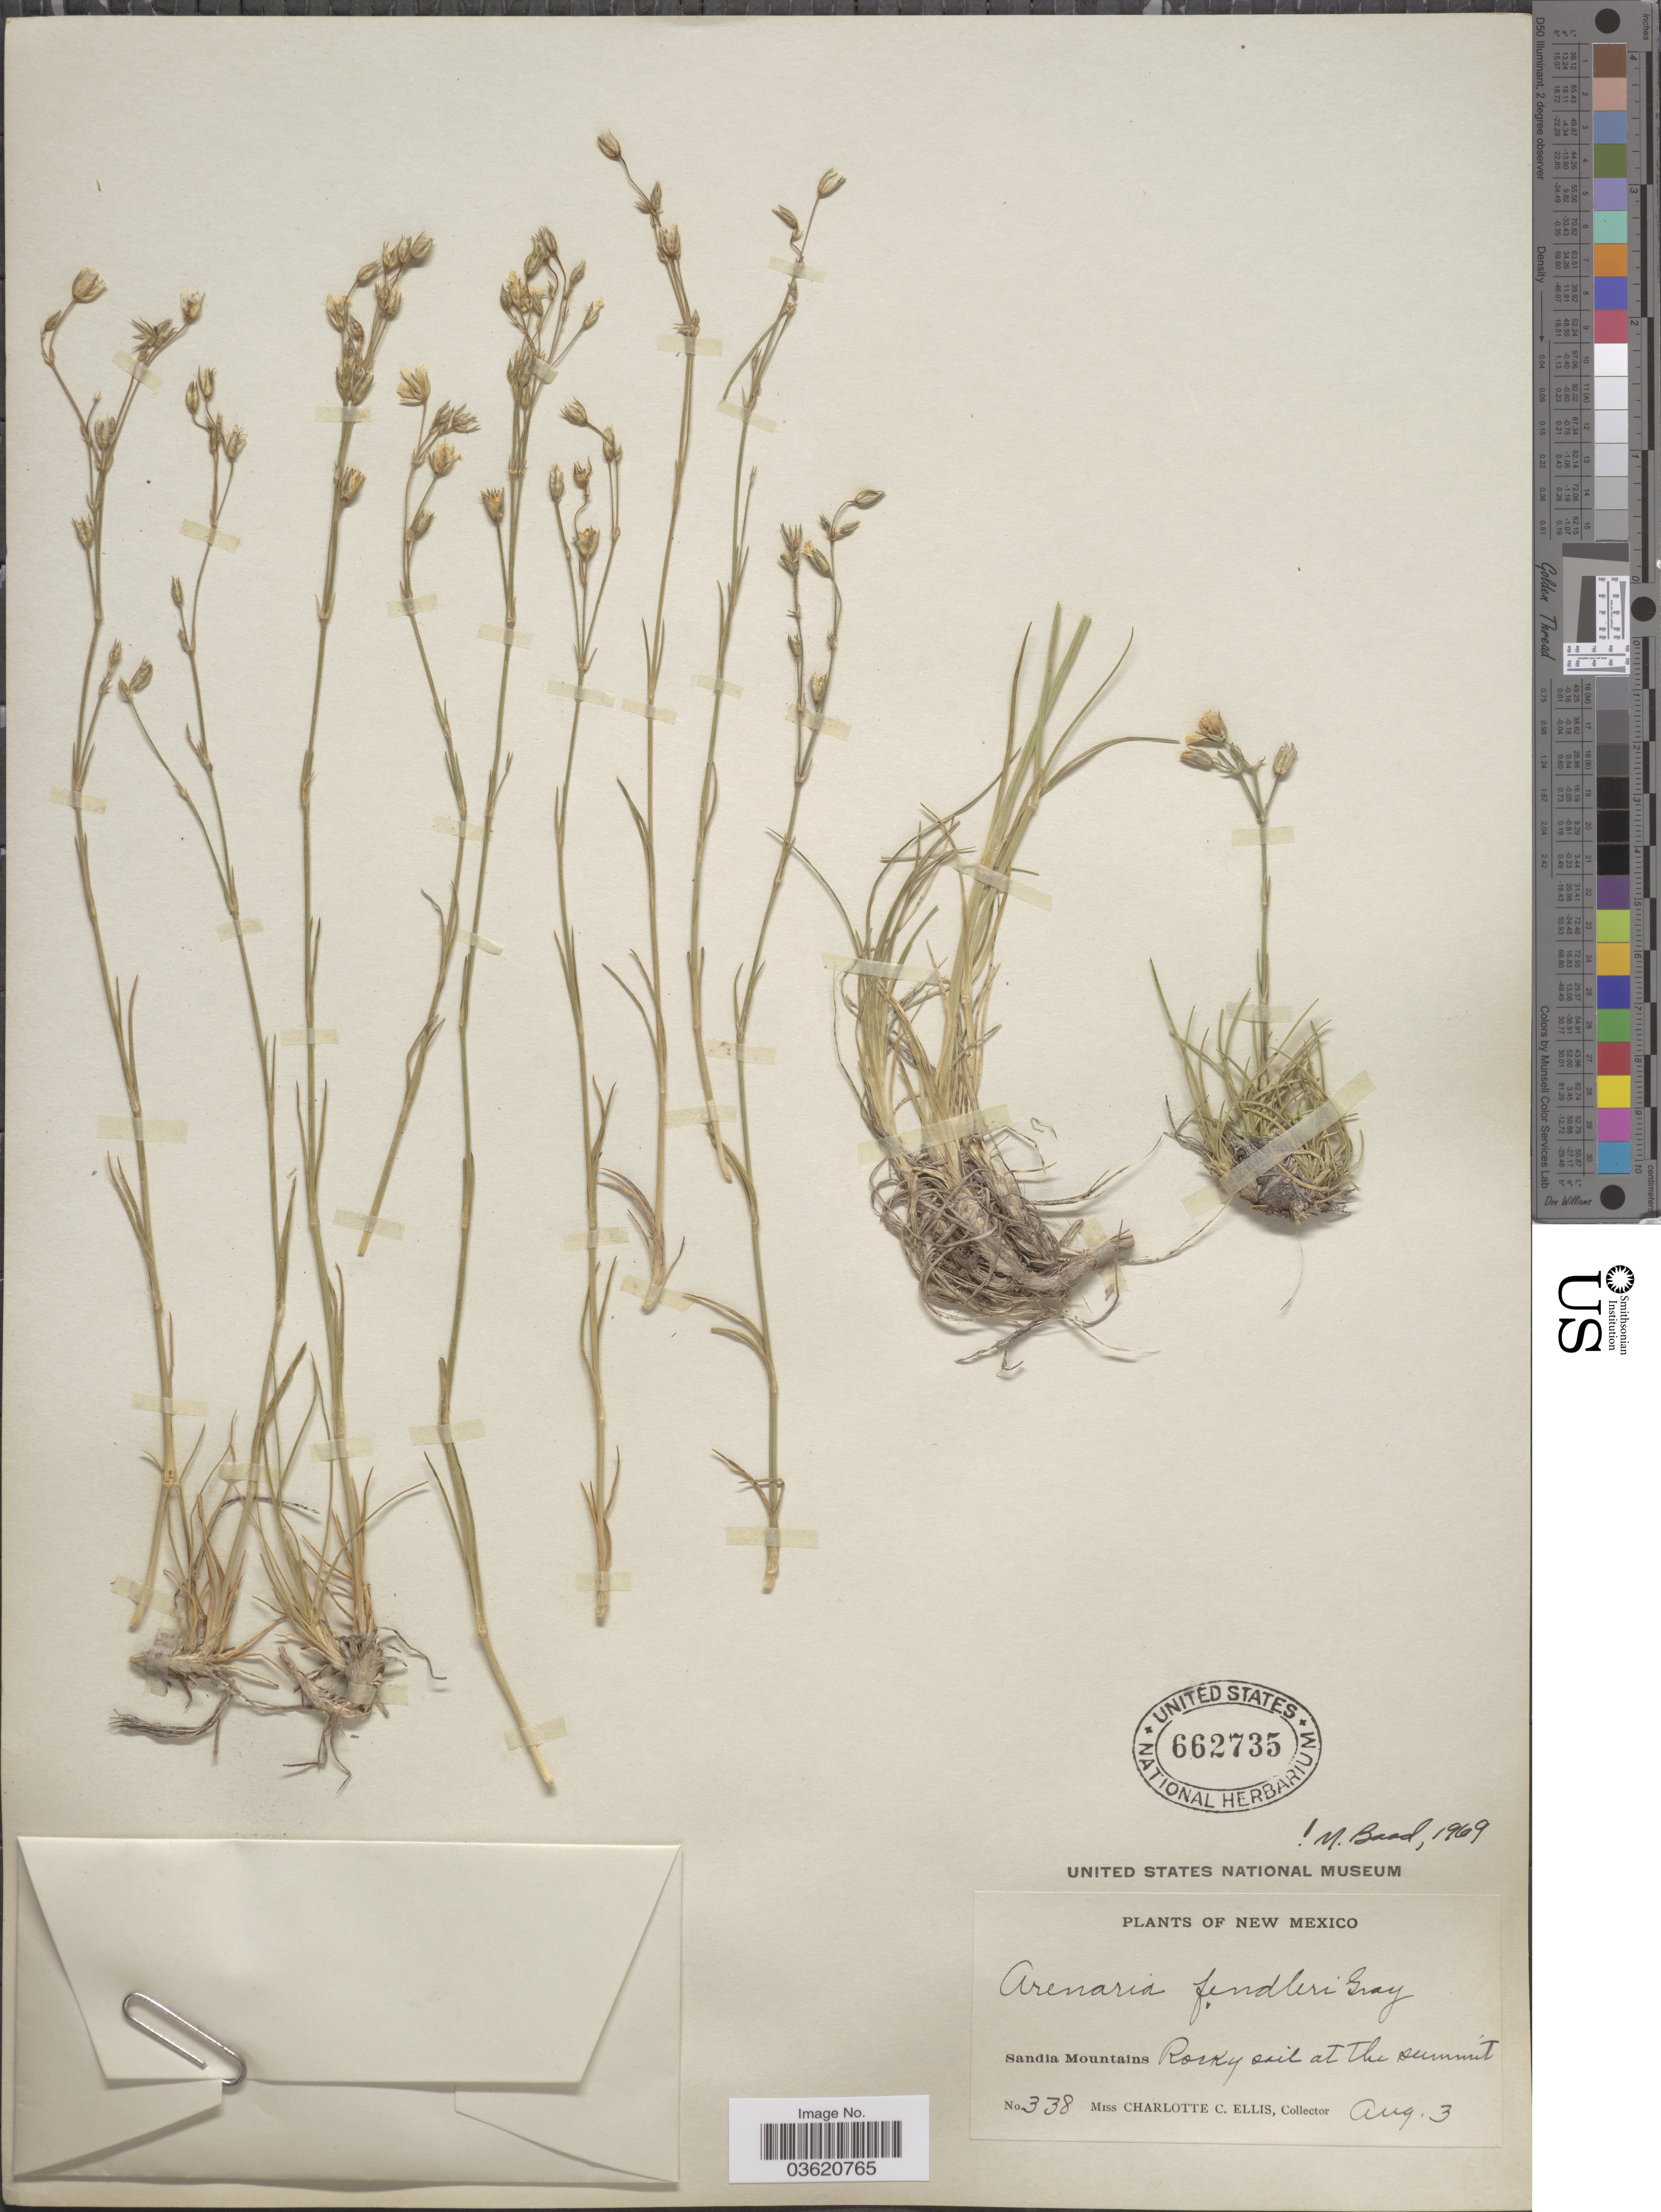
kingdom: Plantae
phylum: Tracheophyta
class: Magnoliopsida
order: Caryophyllales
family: Caryophyllaceae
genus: Eremogone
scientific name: Eremogone fendleri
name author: (A. Gray) Ikonn.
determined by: U.S. National Herbarium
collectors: C. C. Ellis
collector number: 338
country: United States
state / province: New Mexico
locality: Sandia Mountains. Rocky soil at the summit.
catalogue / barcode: US 662735